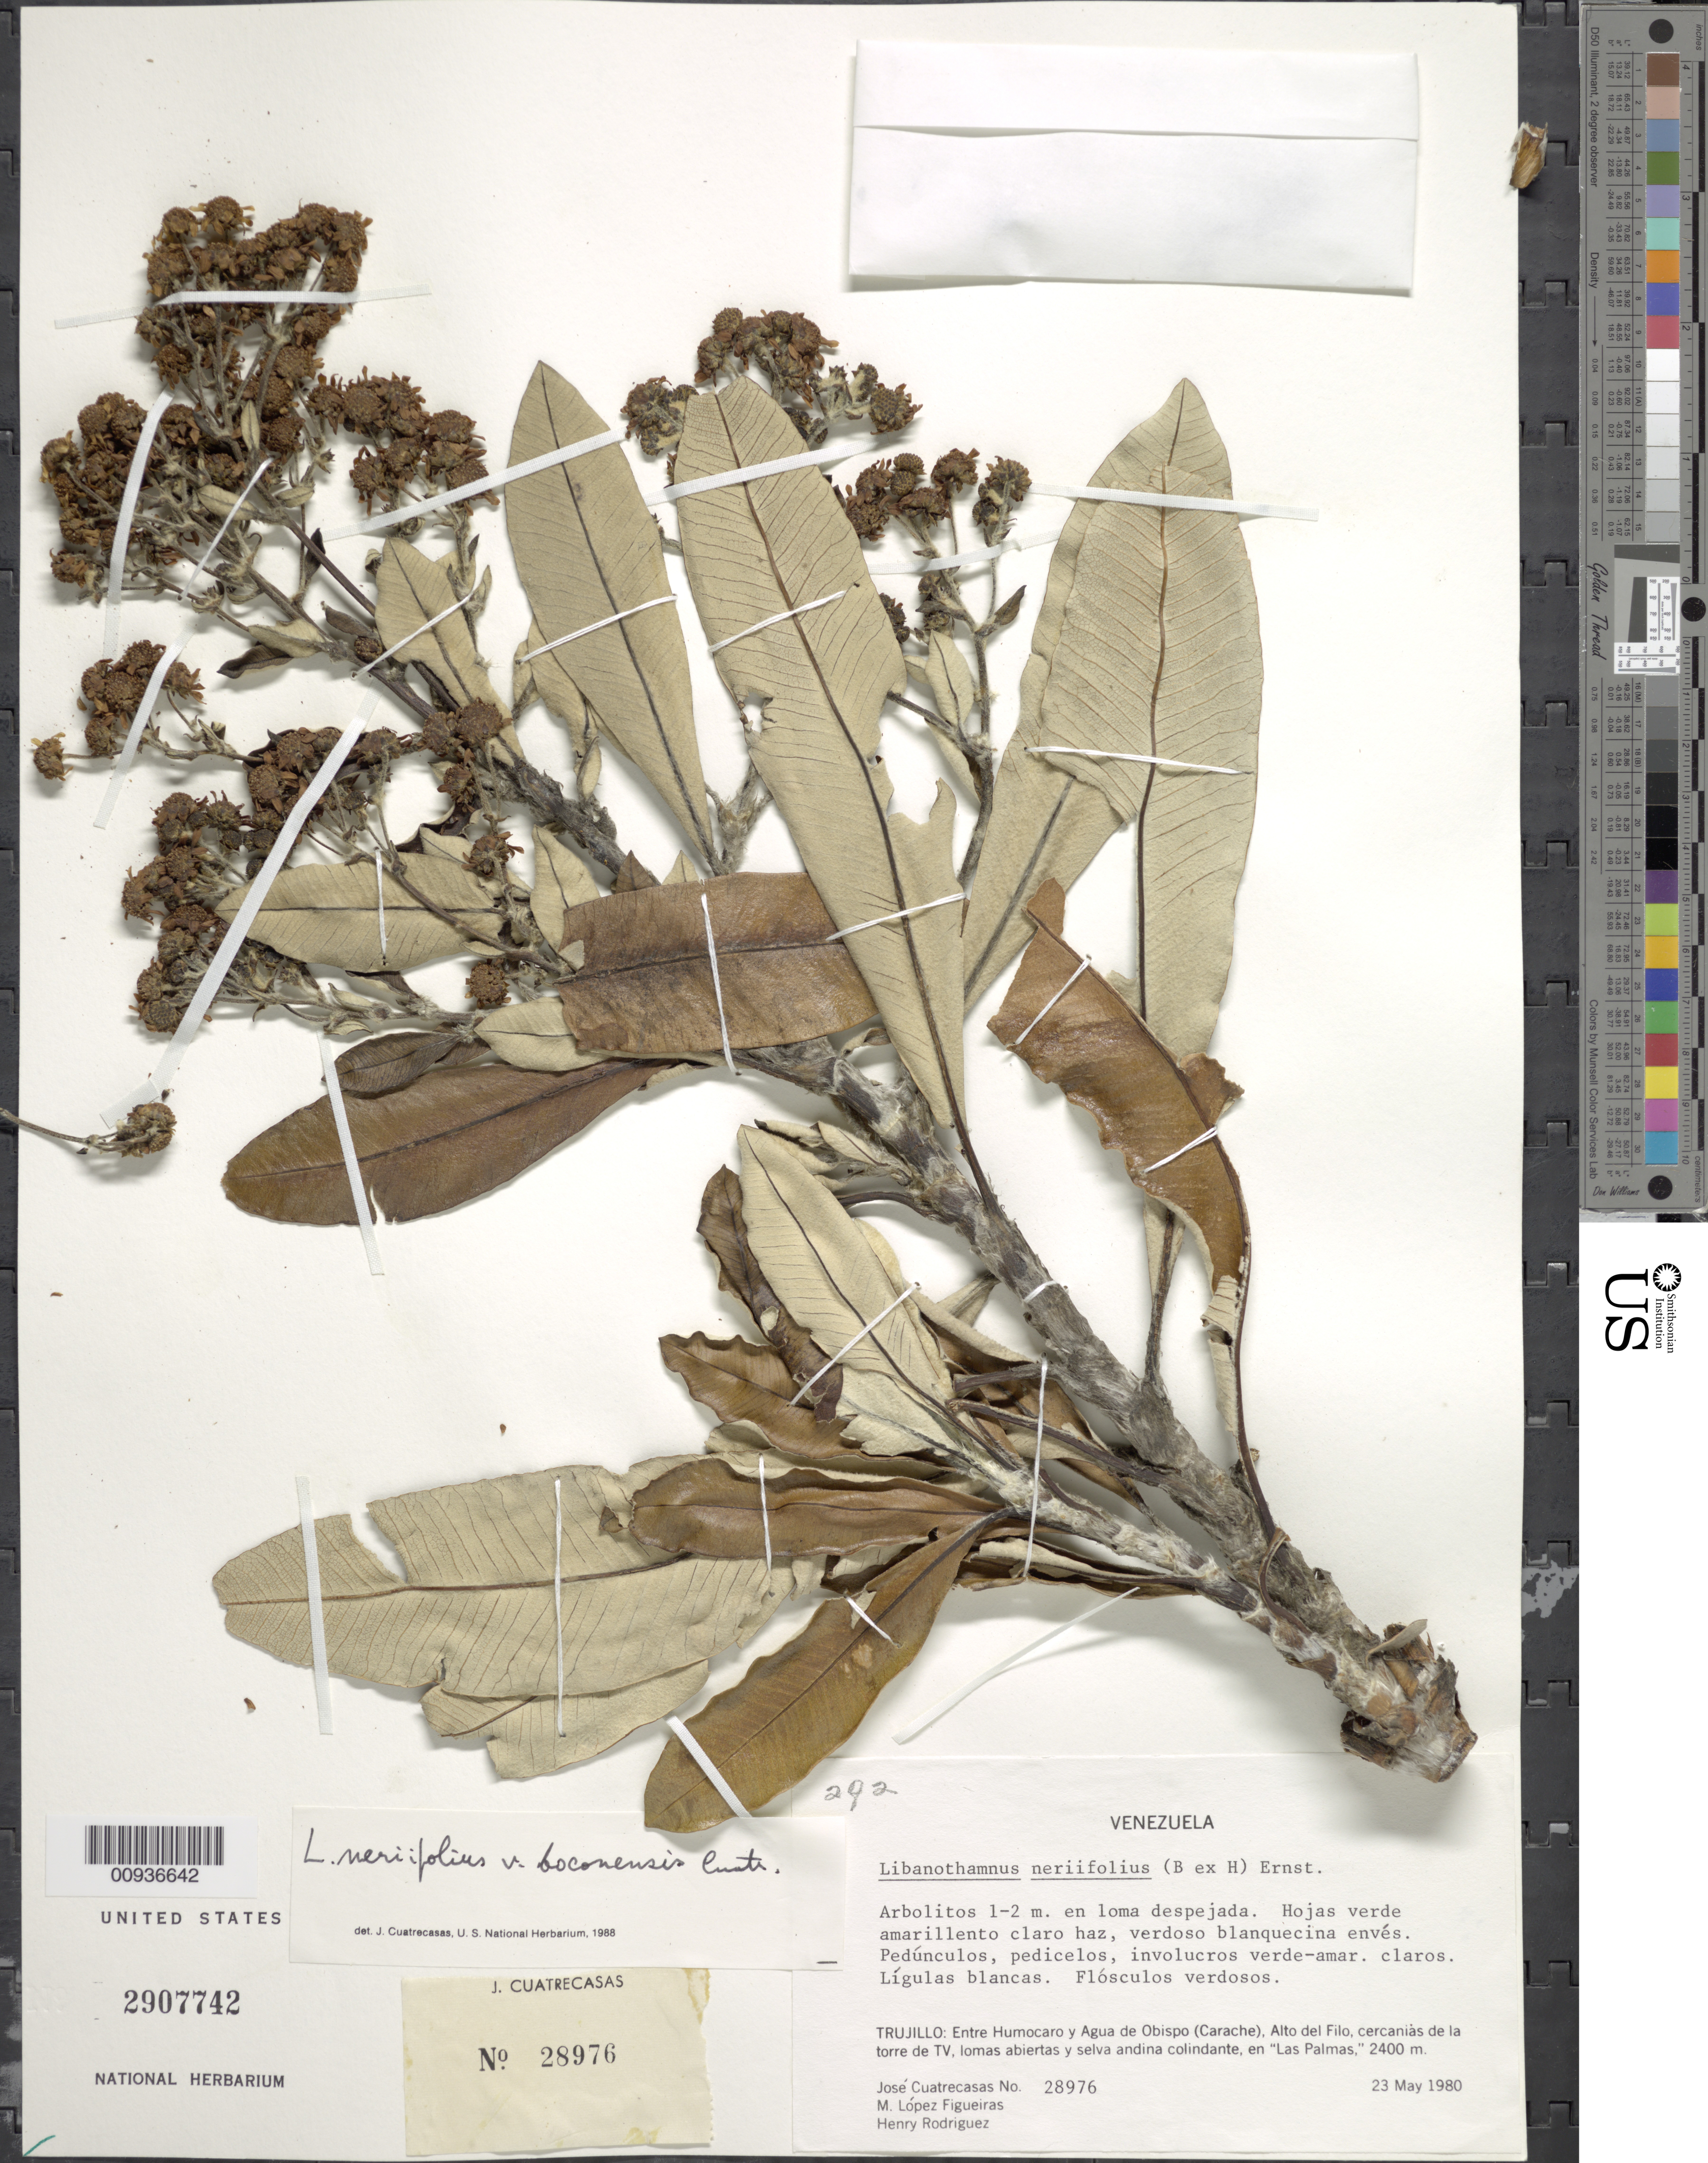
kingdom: Plantae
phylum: Tracheophyta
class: Magnoliopsida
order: Asterales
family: Asteraceae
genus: Libanothamnus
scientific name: Libanothamnus neriifolius var. boconensis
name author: Cuatrec.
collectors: J. Cuatrecasas, M. López Figueiras & H. A. Rodriguez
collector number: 28976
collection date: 1980-05-23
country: Venezuela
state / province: Trujillo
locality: Entre Humocaro y Agua de Obispo (Carache), Alto del Filo, cercanias de la torre deTV, en Las Palmas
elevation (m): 2400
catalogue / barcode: US 2907742